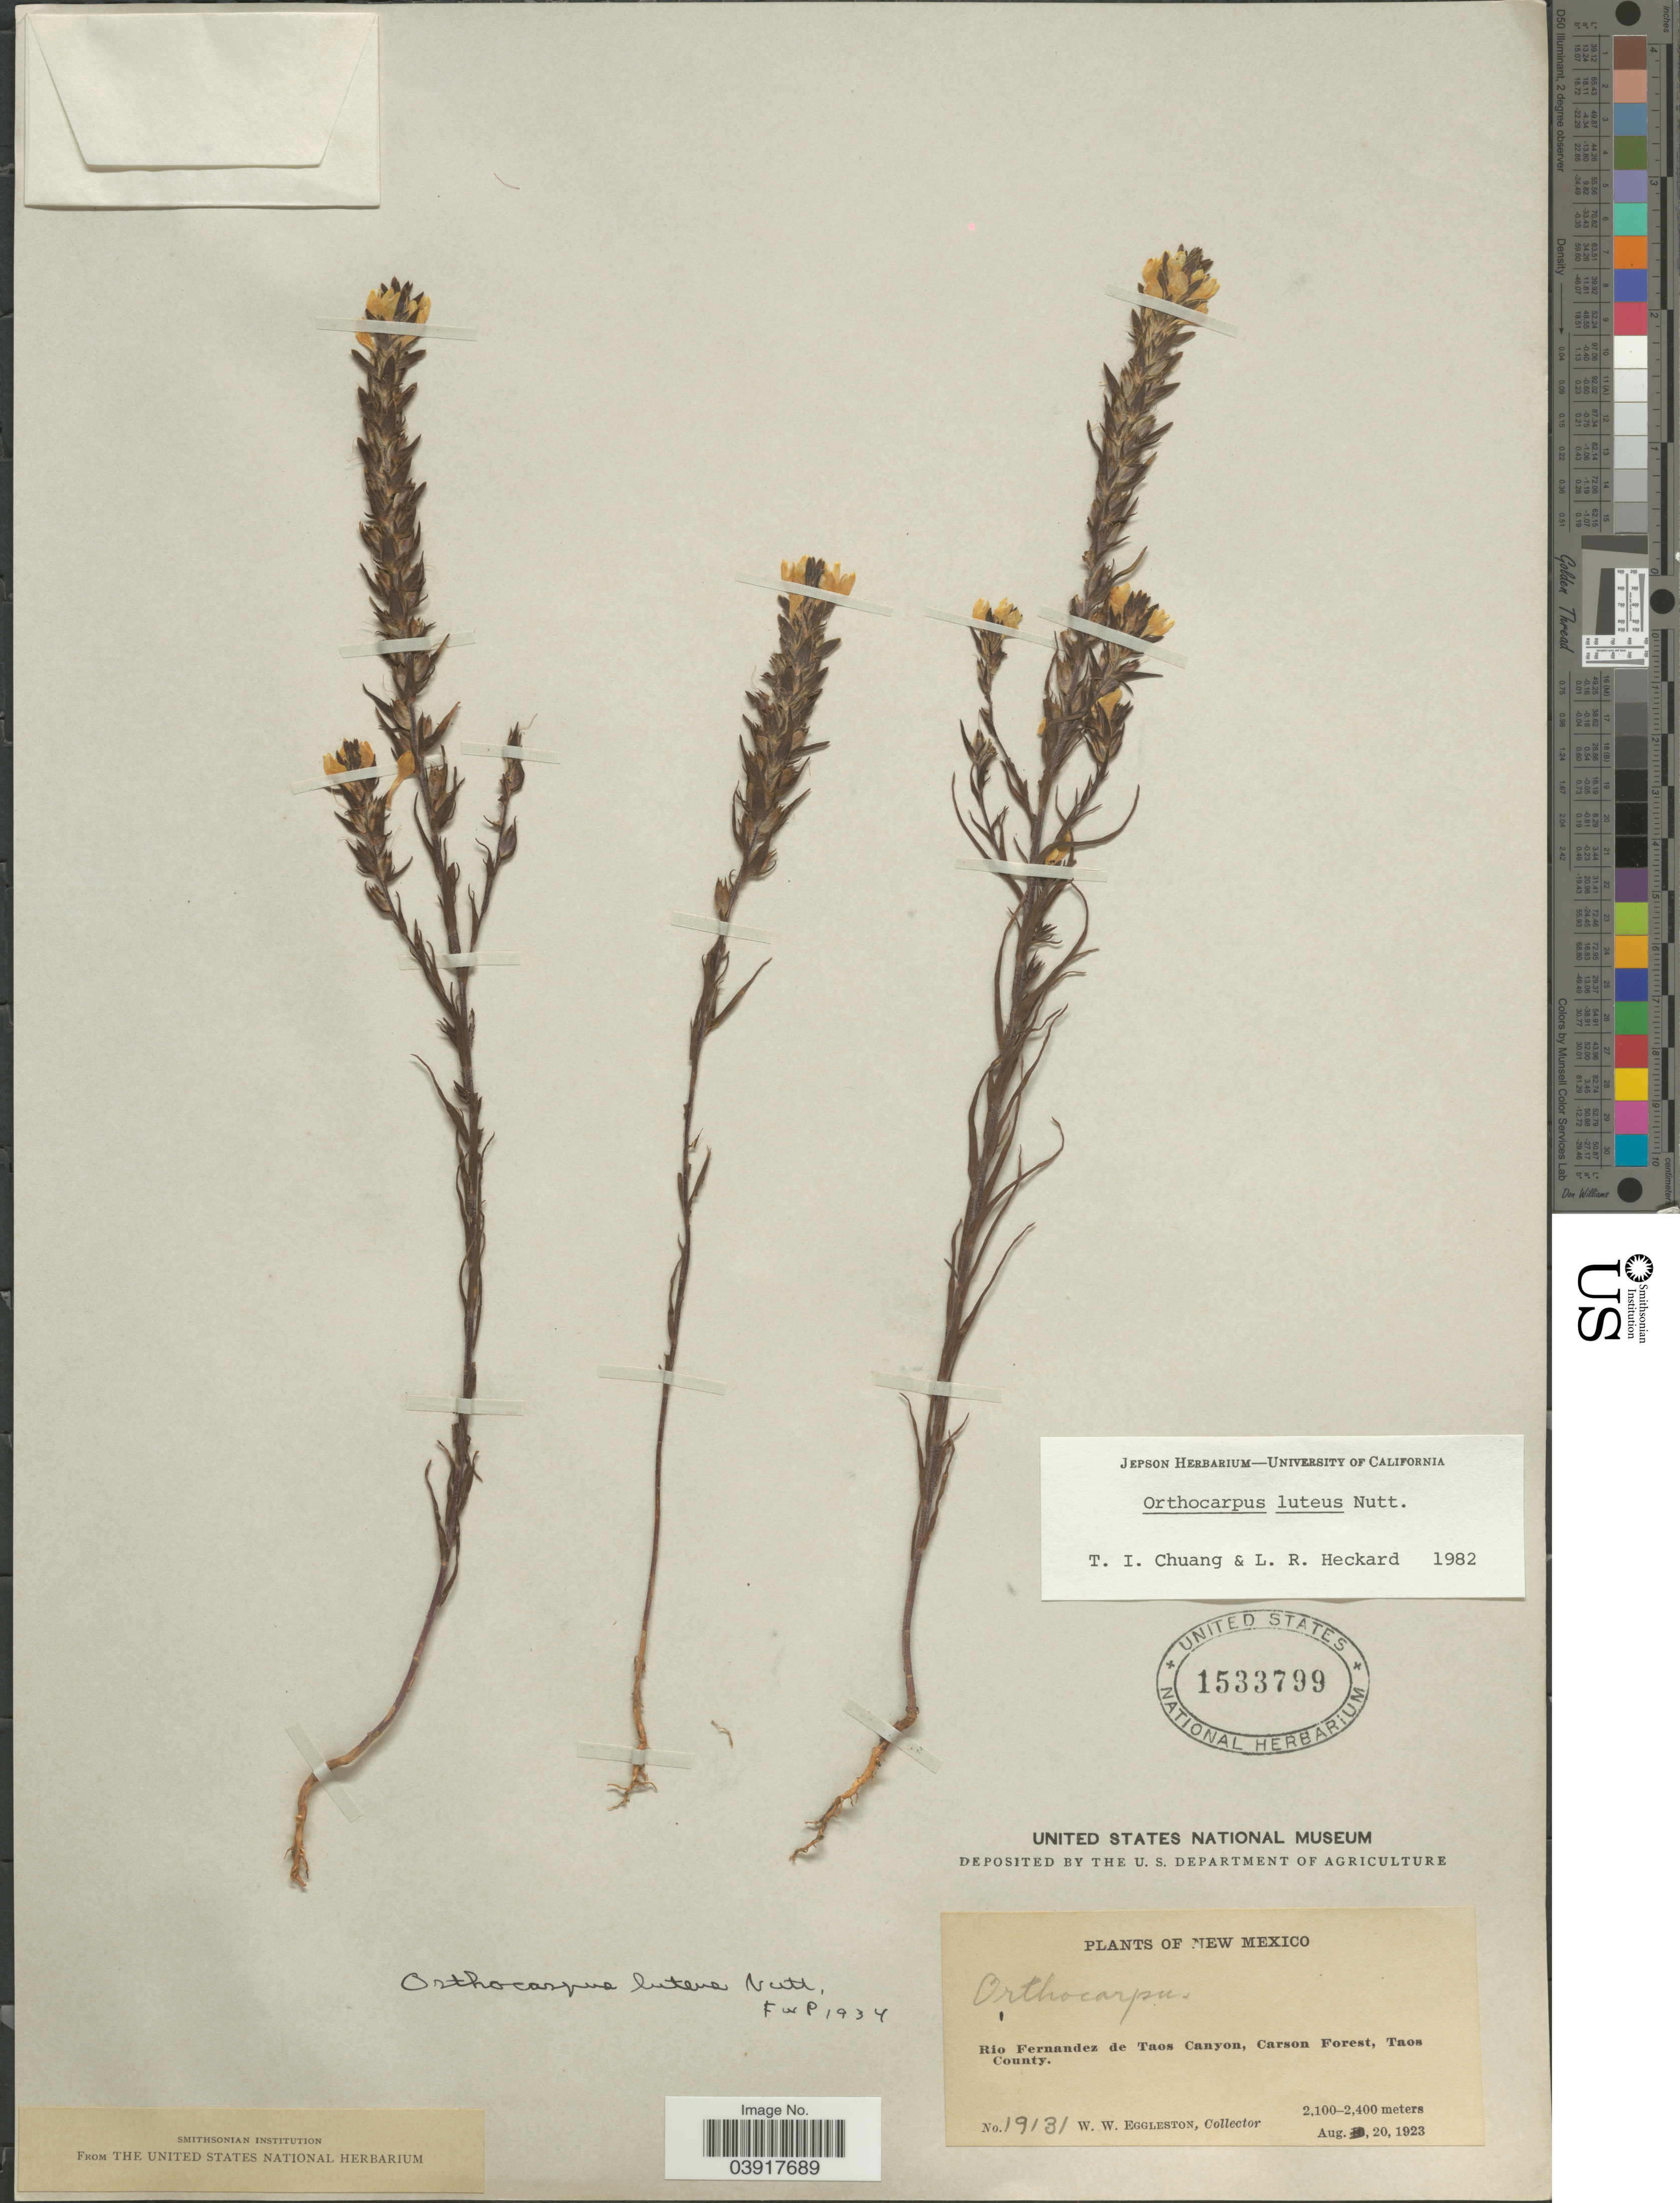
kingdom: Plantae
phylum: Tracheophyta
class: Magnoliopsida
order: Lamiales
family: Orobanchaceae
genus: Orthocarpus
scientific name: Orthocarpus luteus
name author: Nutt.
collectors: W. W. Eggleston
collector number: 19131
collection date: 1923-08-20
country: United States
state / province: New Mexico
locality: Rio Fernandez de Taos Canyon, Carson Forest, Taos County.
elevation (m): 2100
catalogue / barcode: US 1533799